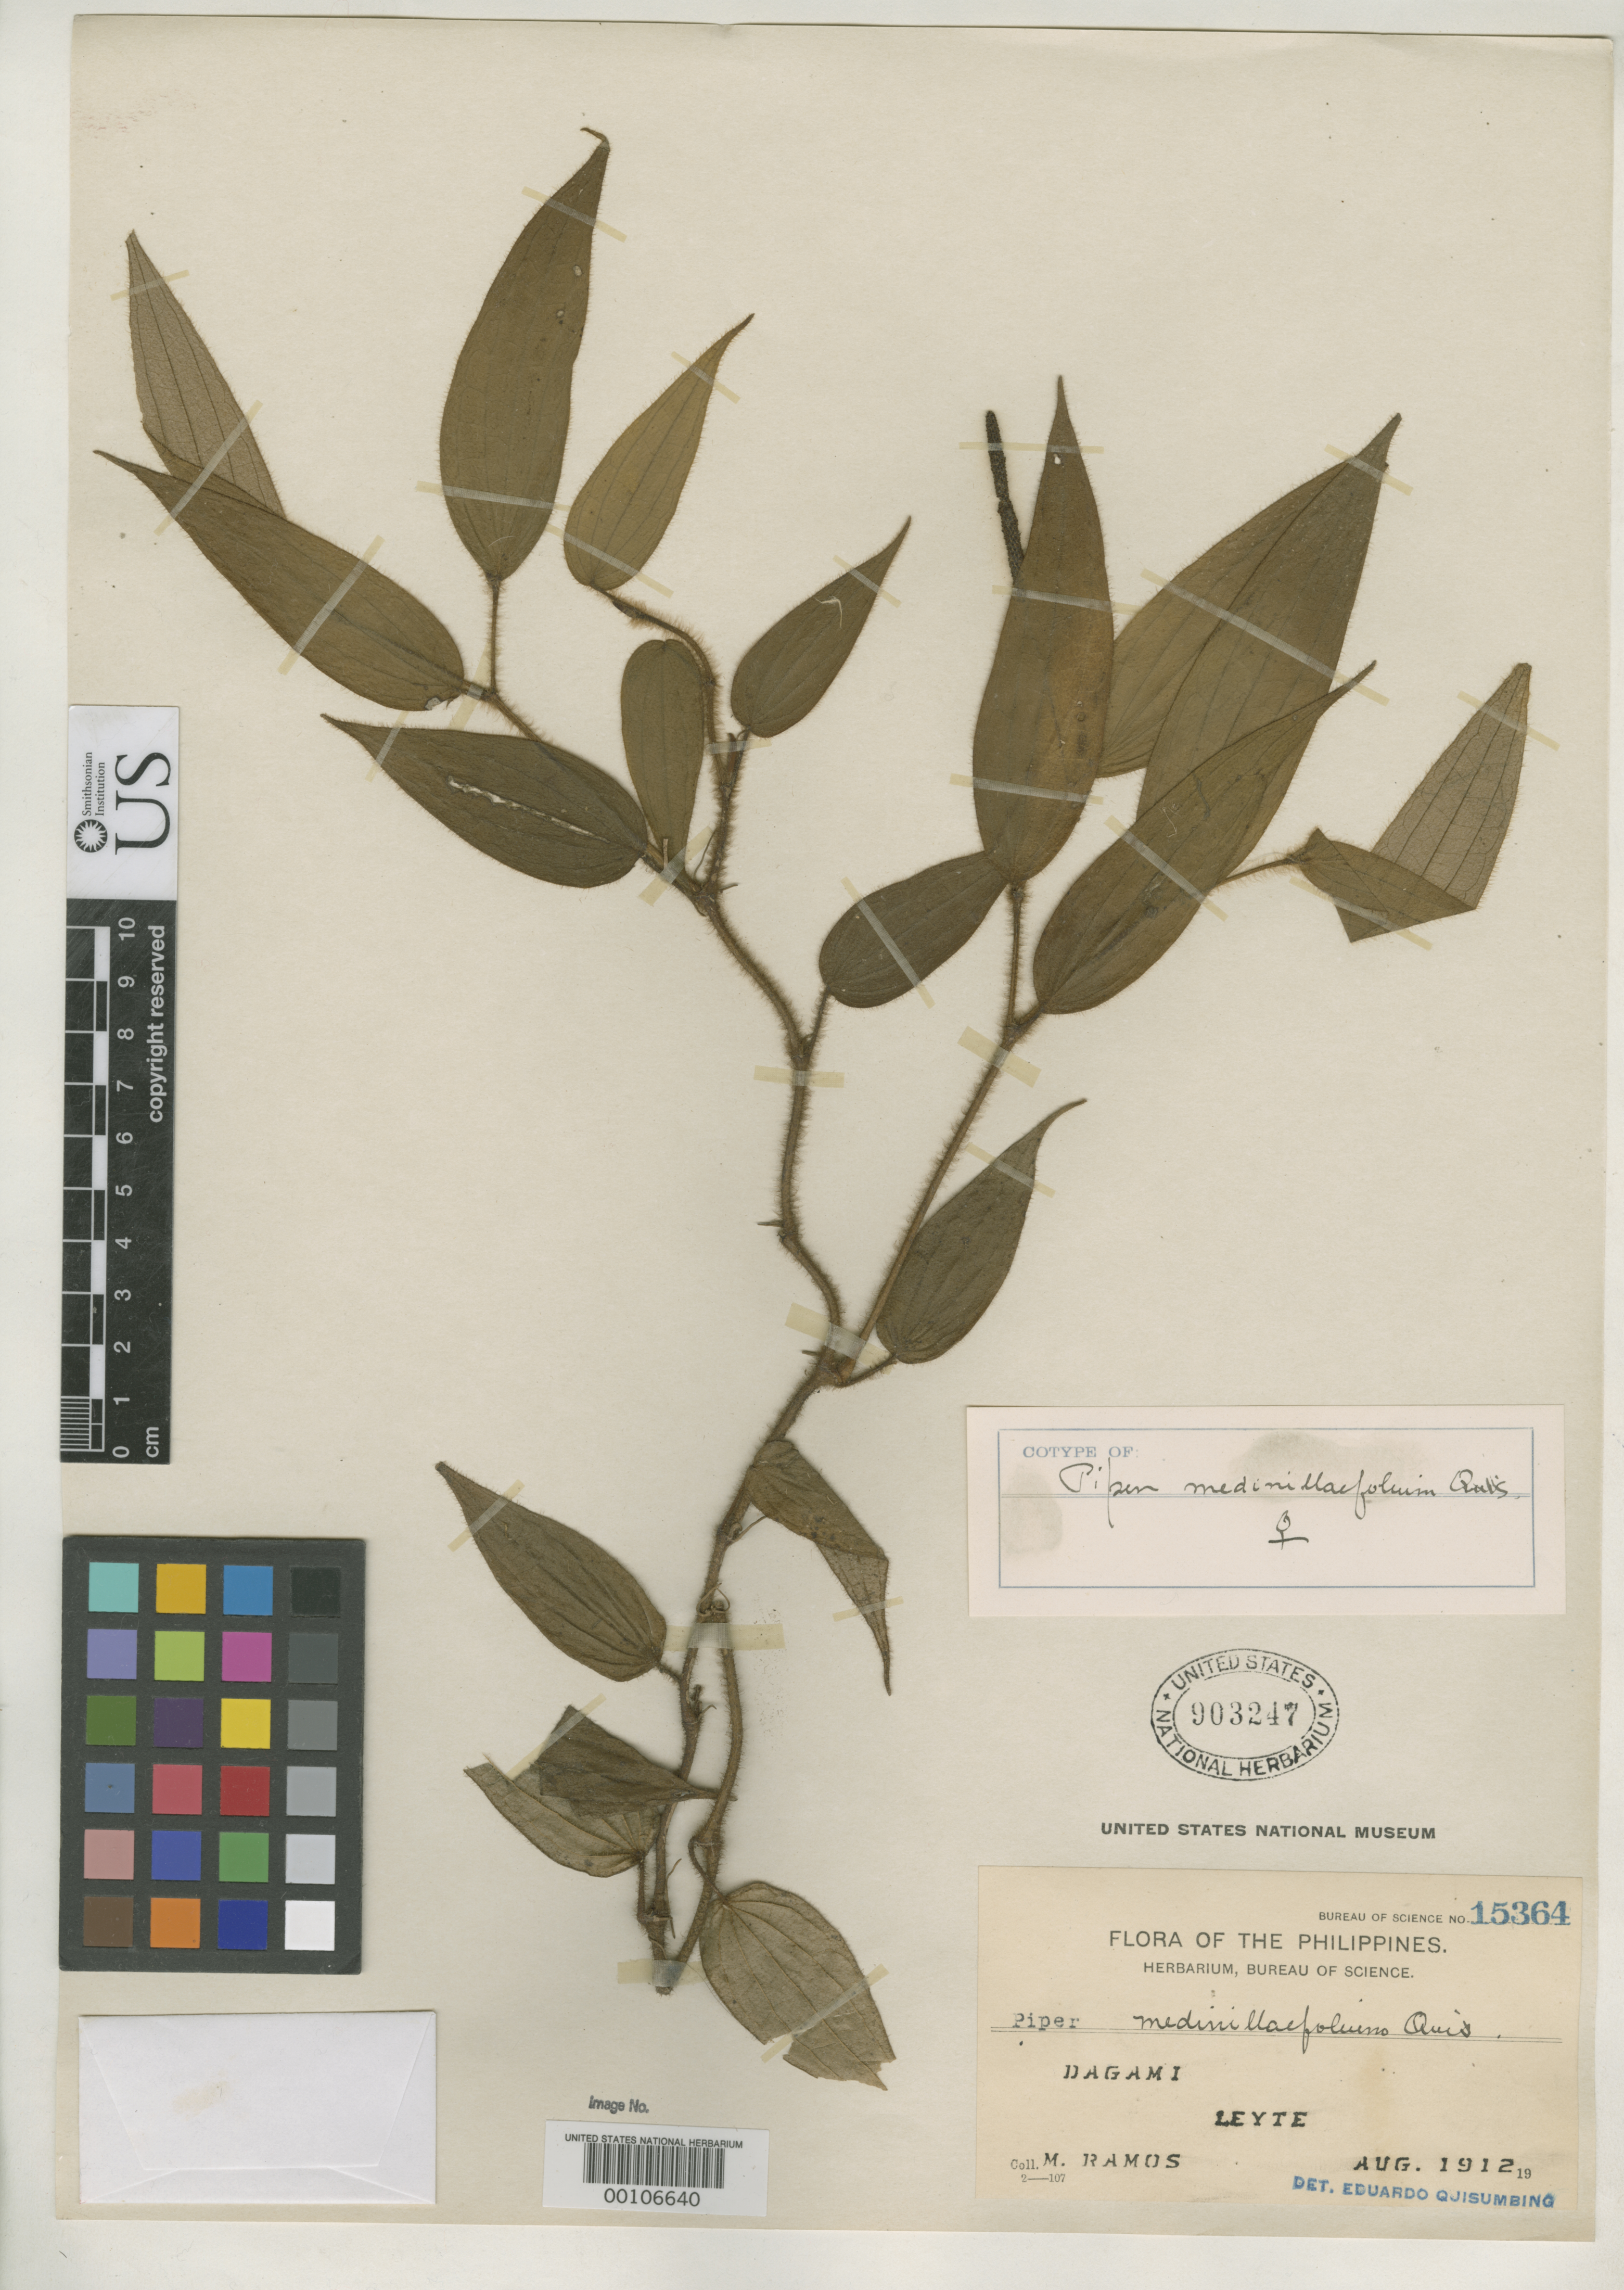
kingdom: Plantae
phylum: Tracheophyta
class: Magnoliopsida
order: Piperales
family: Piperaceae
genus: Piper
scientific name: Piper medinillifolium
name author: Quisumb.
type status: Isotype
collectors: M. Ramos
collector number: Bur. Sci. 15364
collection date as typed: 12 Aug 1912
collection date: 1912-08-12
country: Philippines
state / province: Eastern Visayas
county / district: Leyte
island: Leyte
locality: Dagami.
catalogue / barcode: US 903247